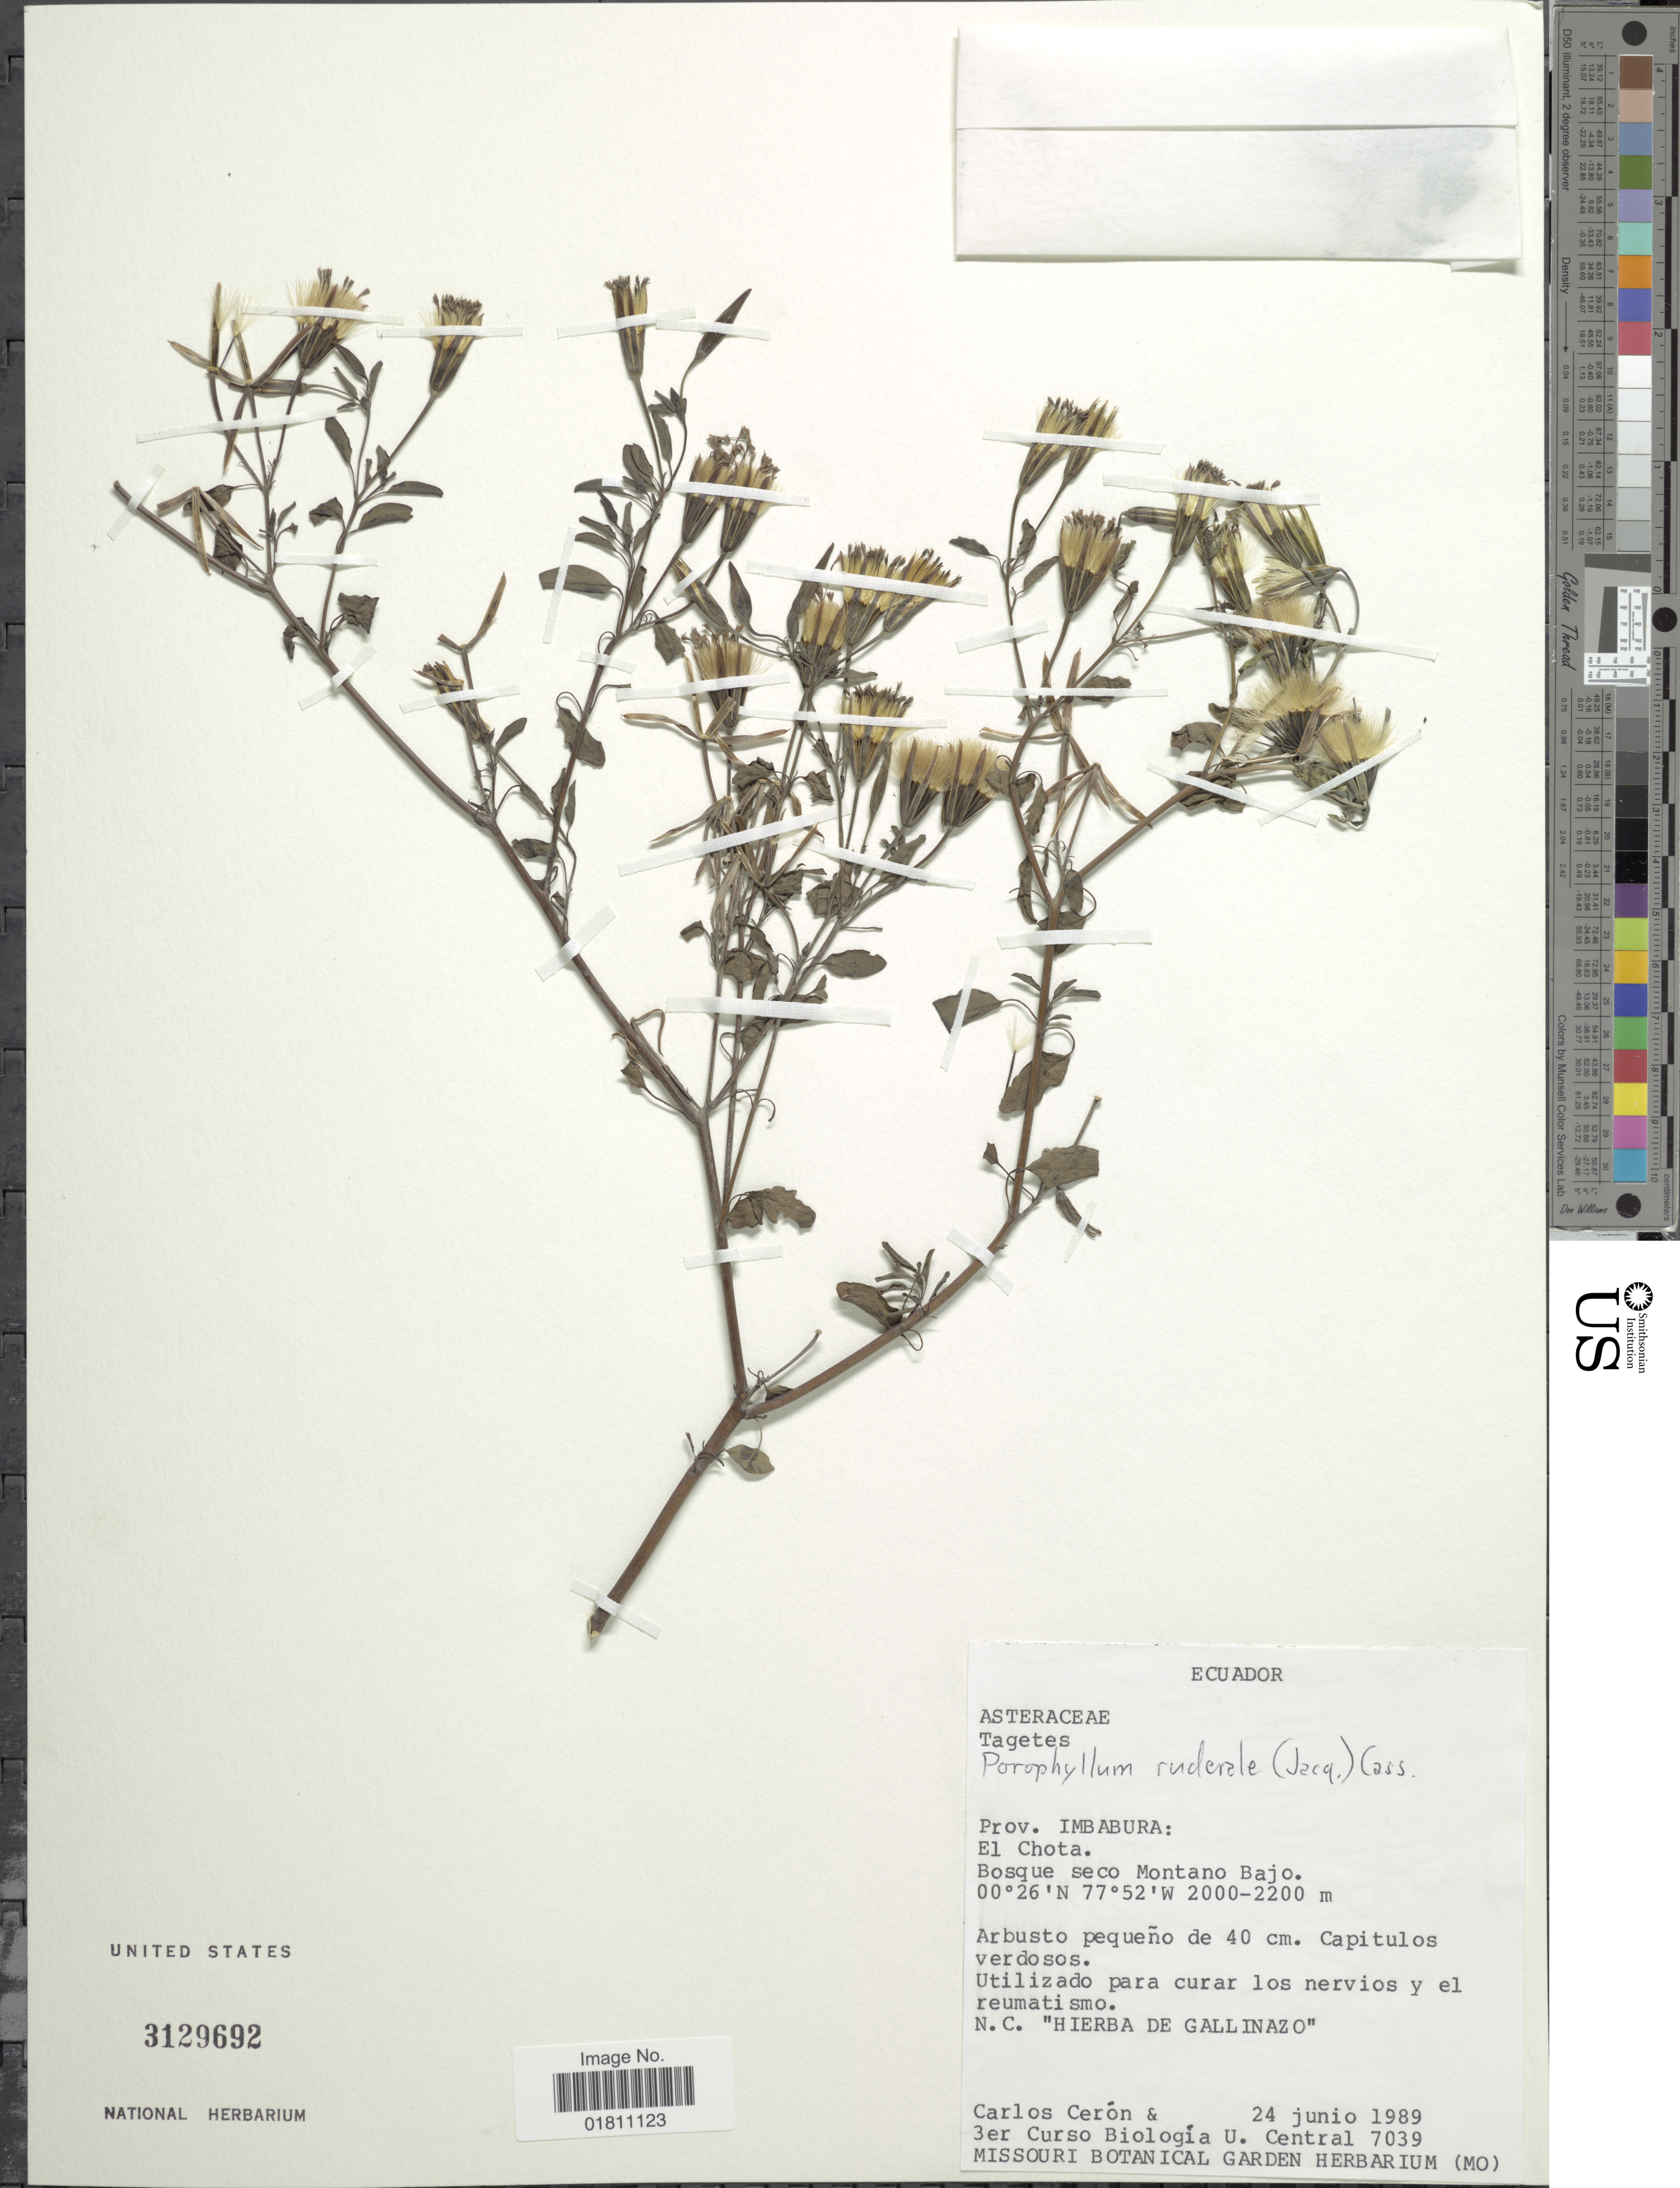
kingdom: Plantae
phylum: Tracheophyta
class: Magnoliopsida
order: Asterales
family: Asteraceae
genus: Porophyllum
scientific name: Porophyllum ruderale subsp. ruderale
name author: (Jacq.) Cass.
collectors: C. E. Cerón M. & 3er Curso Biologia U.C.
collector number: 7039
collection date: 1989-06-24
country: Ecuador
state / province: Imbabura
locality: El Cota, Bosque seco Montano Bajo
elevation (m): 2000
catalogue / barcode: US 3129692